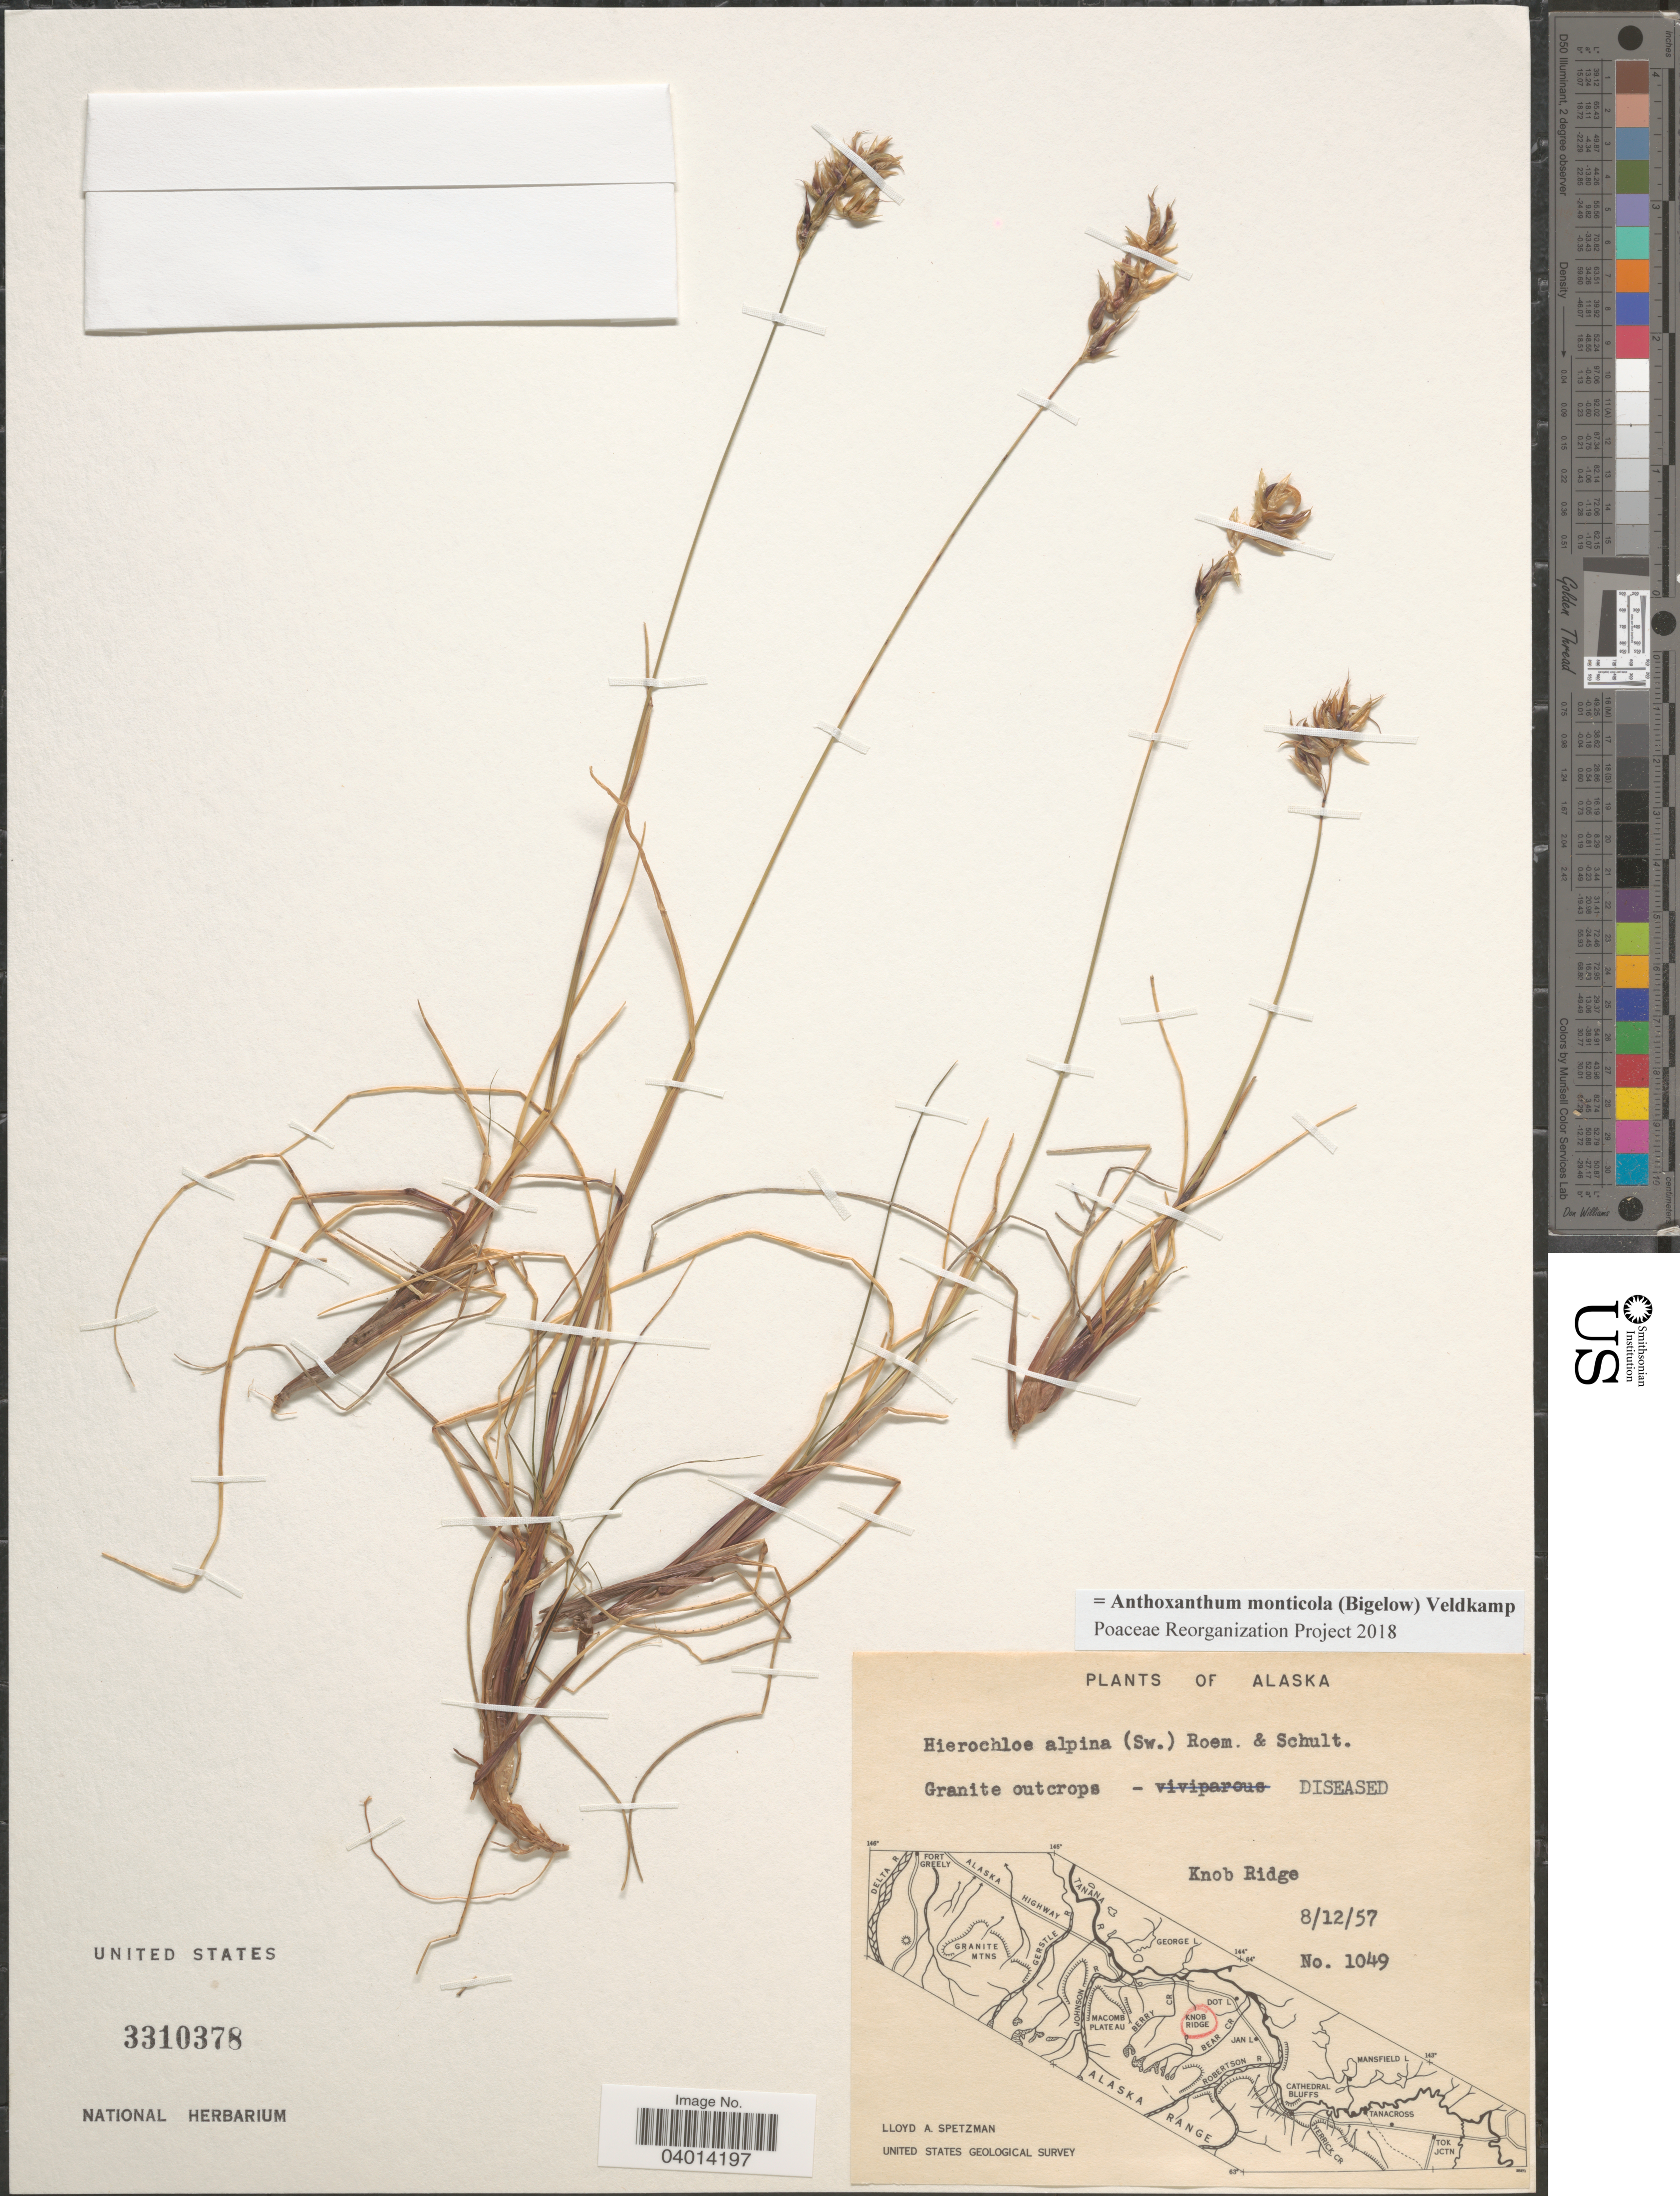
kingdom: Plantae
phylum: Tracheophyta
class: Liliopsida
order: Poales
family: Poaceae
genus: Anthoxanthum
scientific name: Anthoxanthum monticola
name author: (Bigelow) Veldkamp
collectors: L. Spetzman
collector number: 1049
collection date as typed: Transcribed d/m/y: 12/8/57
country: United States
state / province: Alaska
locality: Knob Ridge.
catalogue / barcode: US 3310378